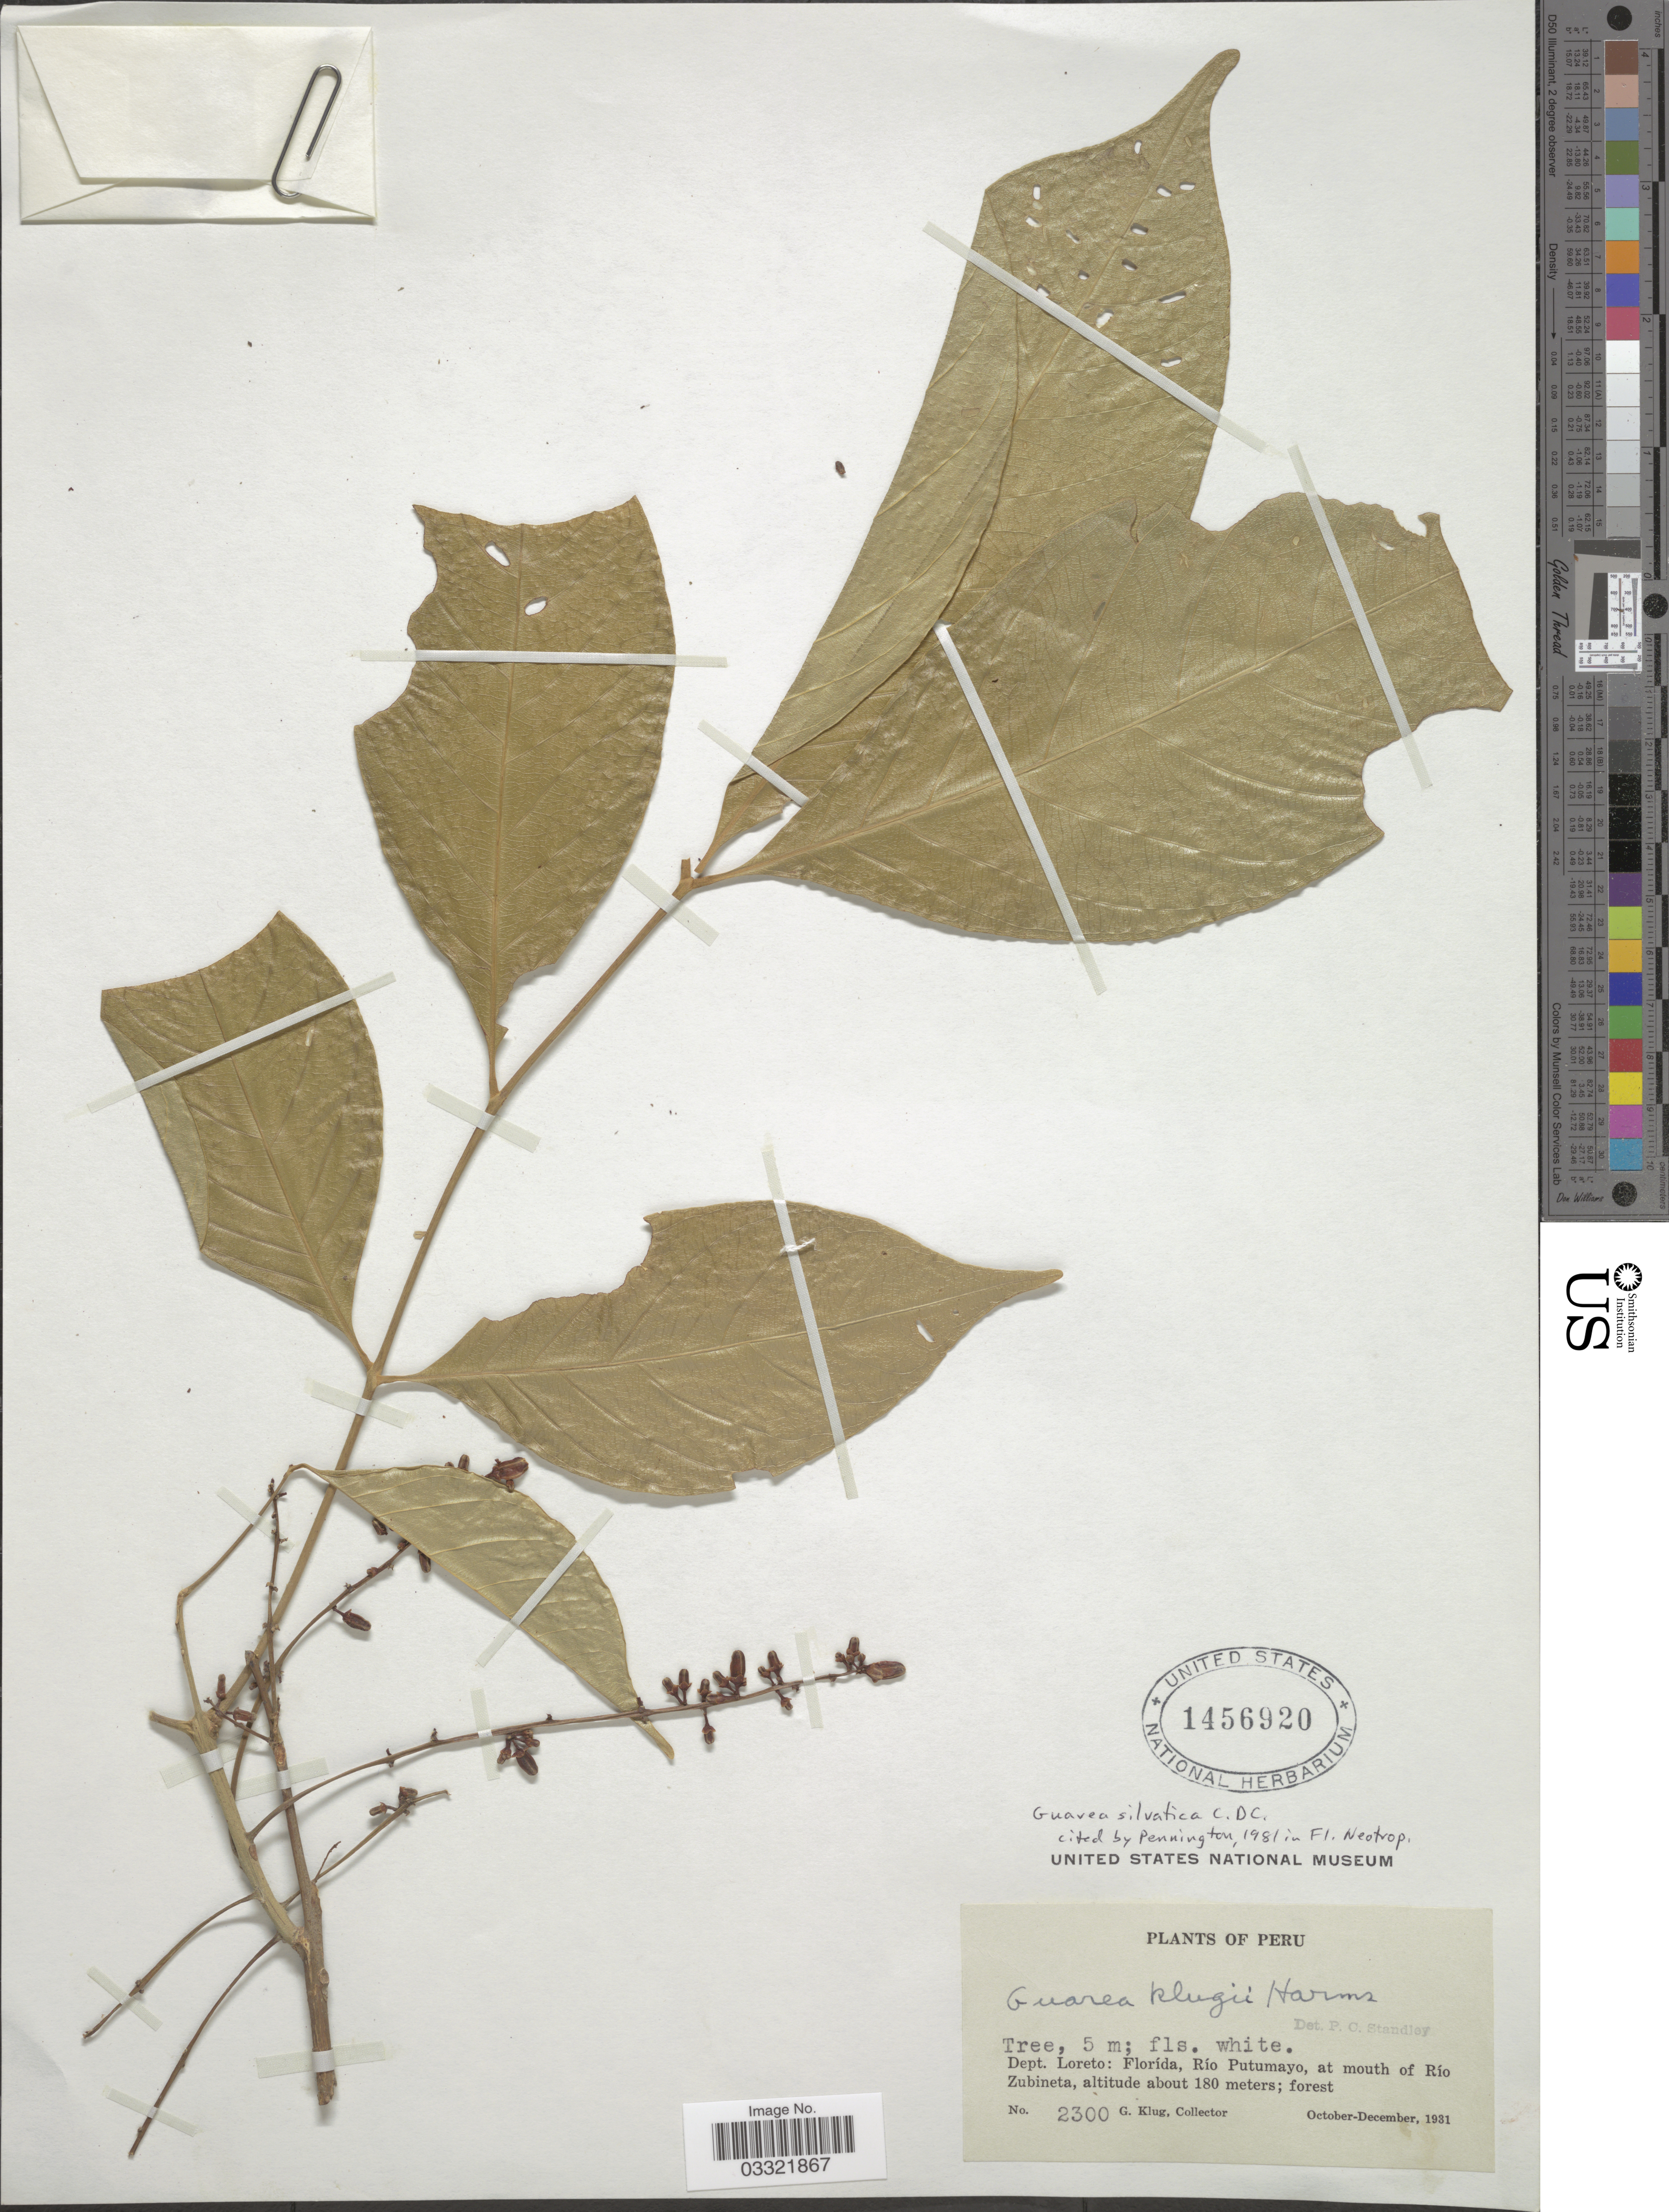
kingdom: Plantae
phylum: Tracheophyta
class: Magnoliopsida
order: Sapindales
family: Meliaceae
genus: Guarea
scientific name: Guarea silvatica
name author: C. DC.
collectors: G. Klug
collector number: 2300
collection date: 1931-10/1931-12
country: Peru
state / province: Loreto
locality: Dept. Loreto: Florída, Río Putumayo, at mouth of Río Zubineta.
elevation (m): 180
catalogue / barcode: US 1456920